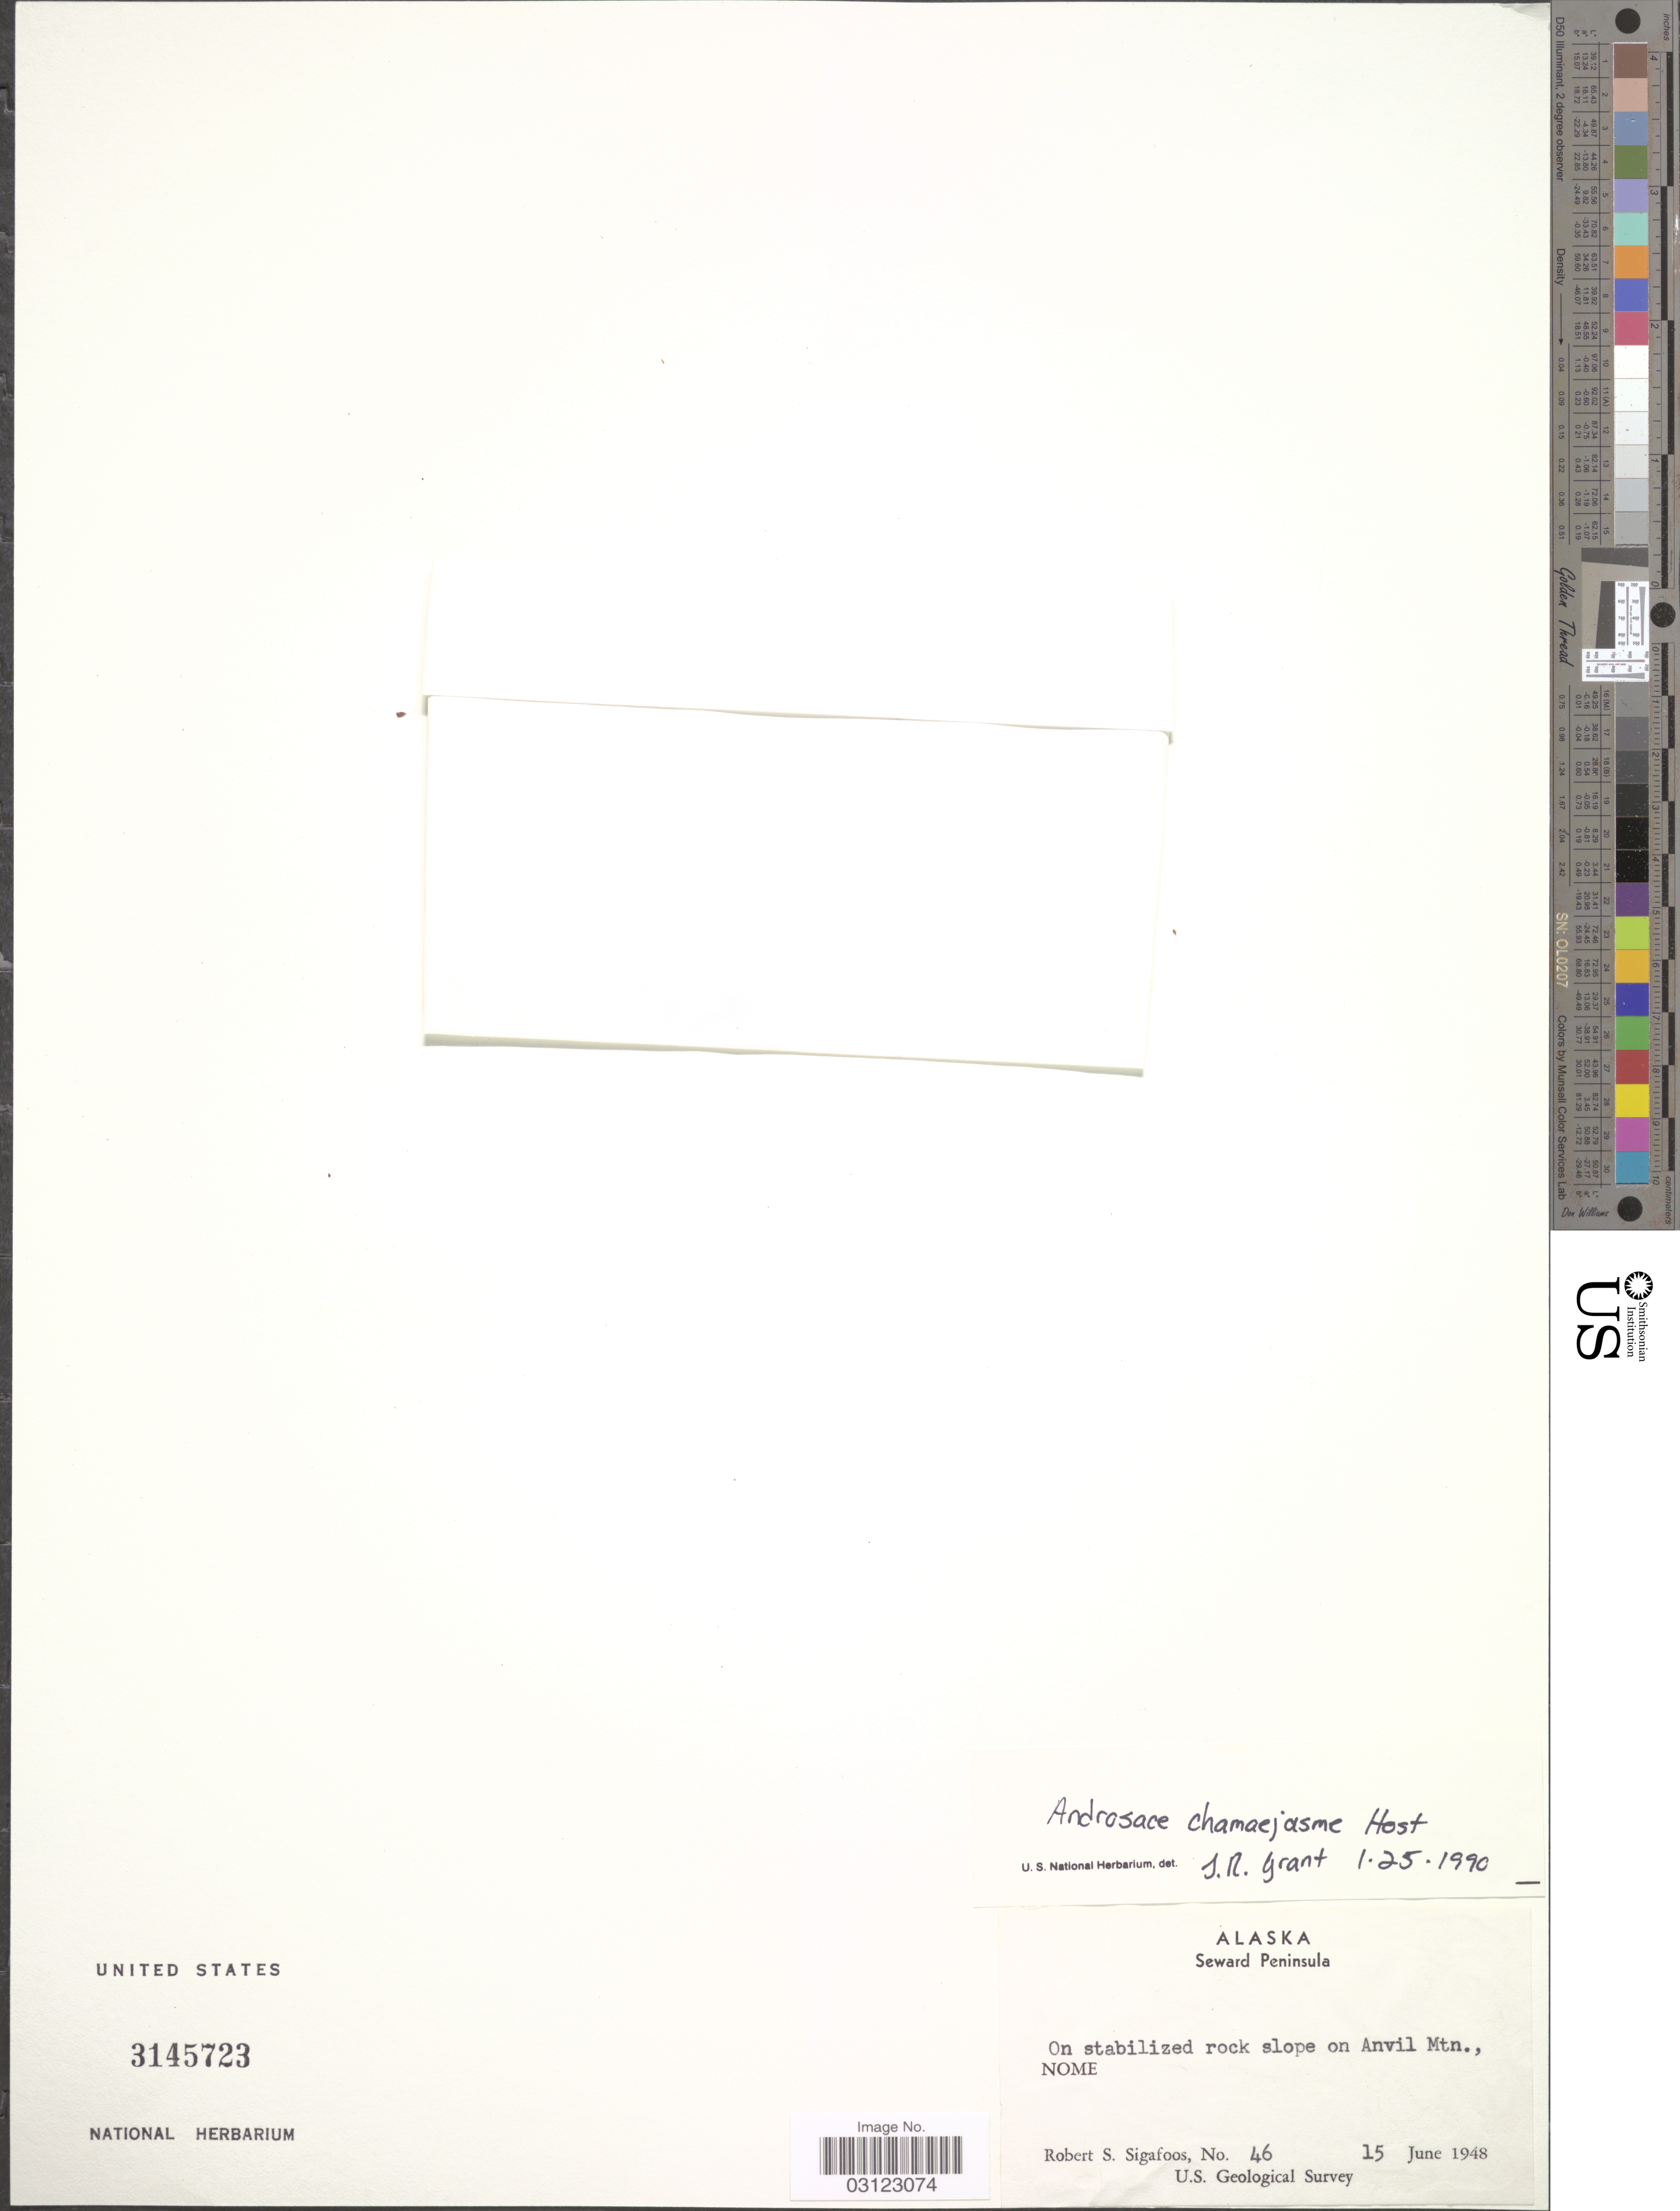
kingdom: Plantae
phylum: Tracheophyta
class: Magnoliopsida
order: Ericales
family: Primulaceae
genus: Androsace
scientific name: Androsace chamaejasme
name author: Wulfen ex Host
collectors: R. Sigafoos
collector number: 46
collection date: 1948-06-15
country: United States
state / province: Alaska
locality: Seward Peninsula. On stabilized rock slope on Anvil Mtn., Nome.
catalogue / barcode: US 3145723